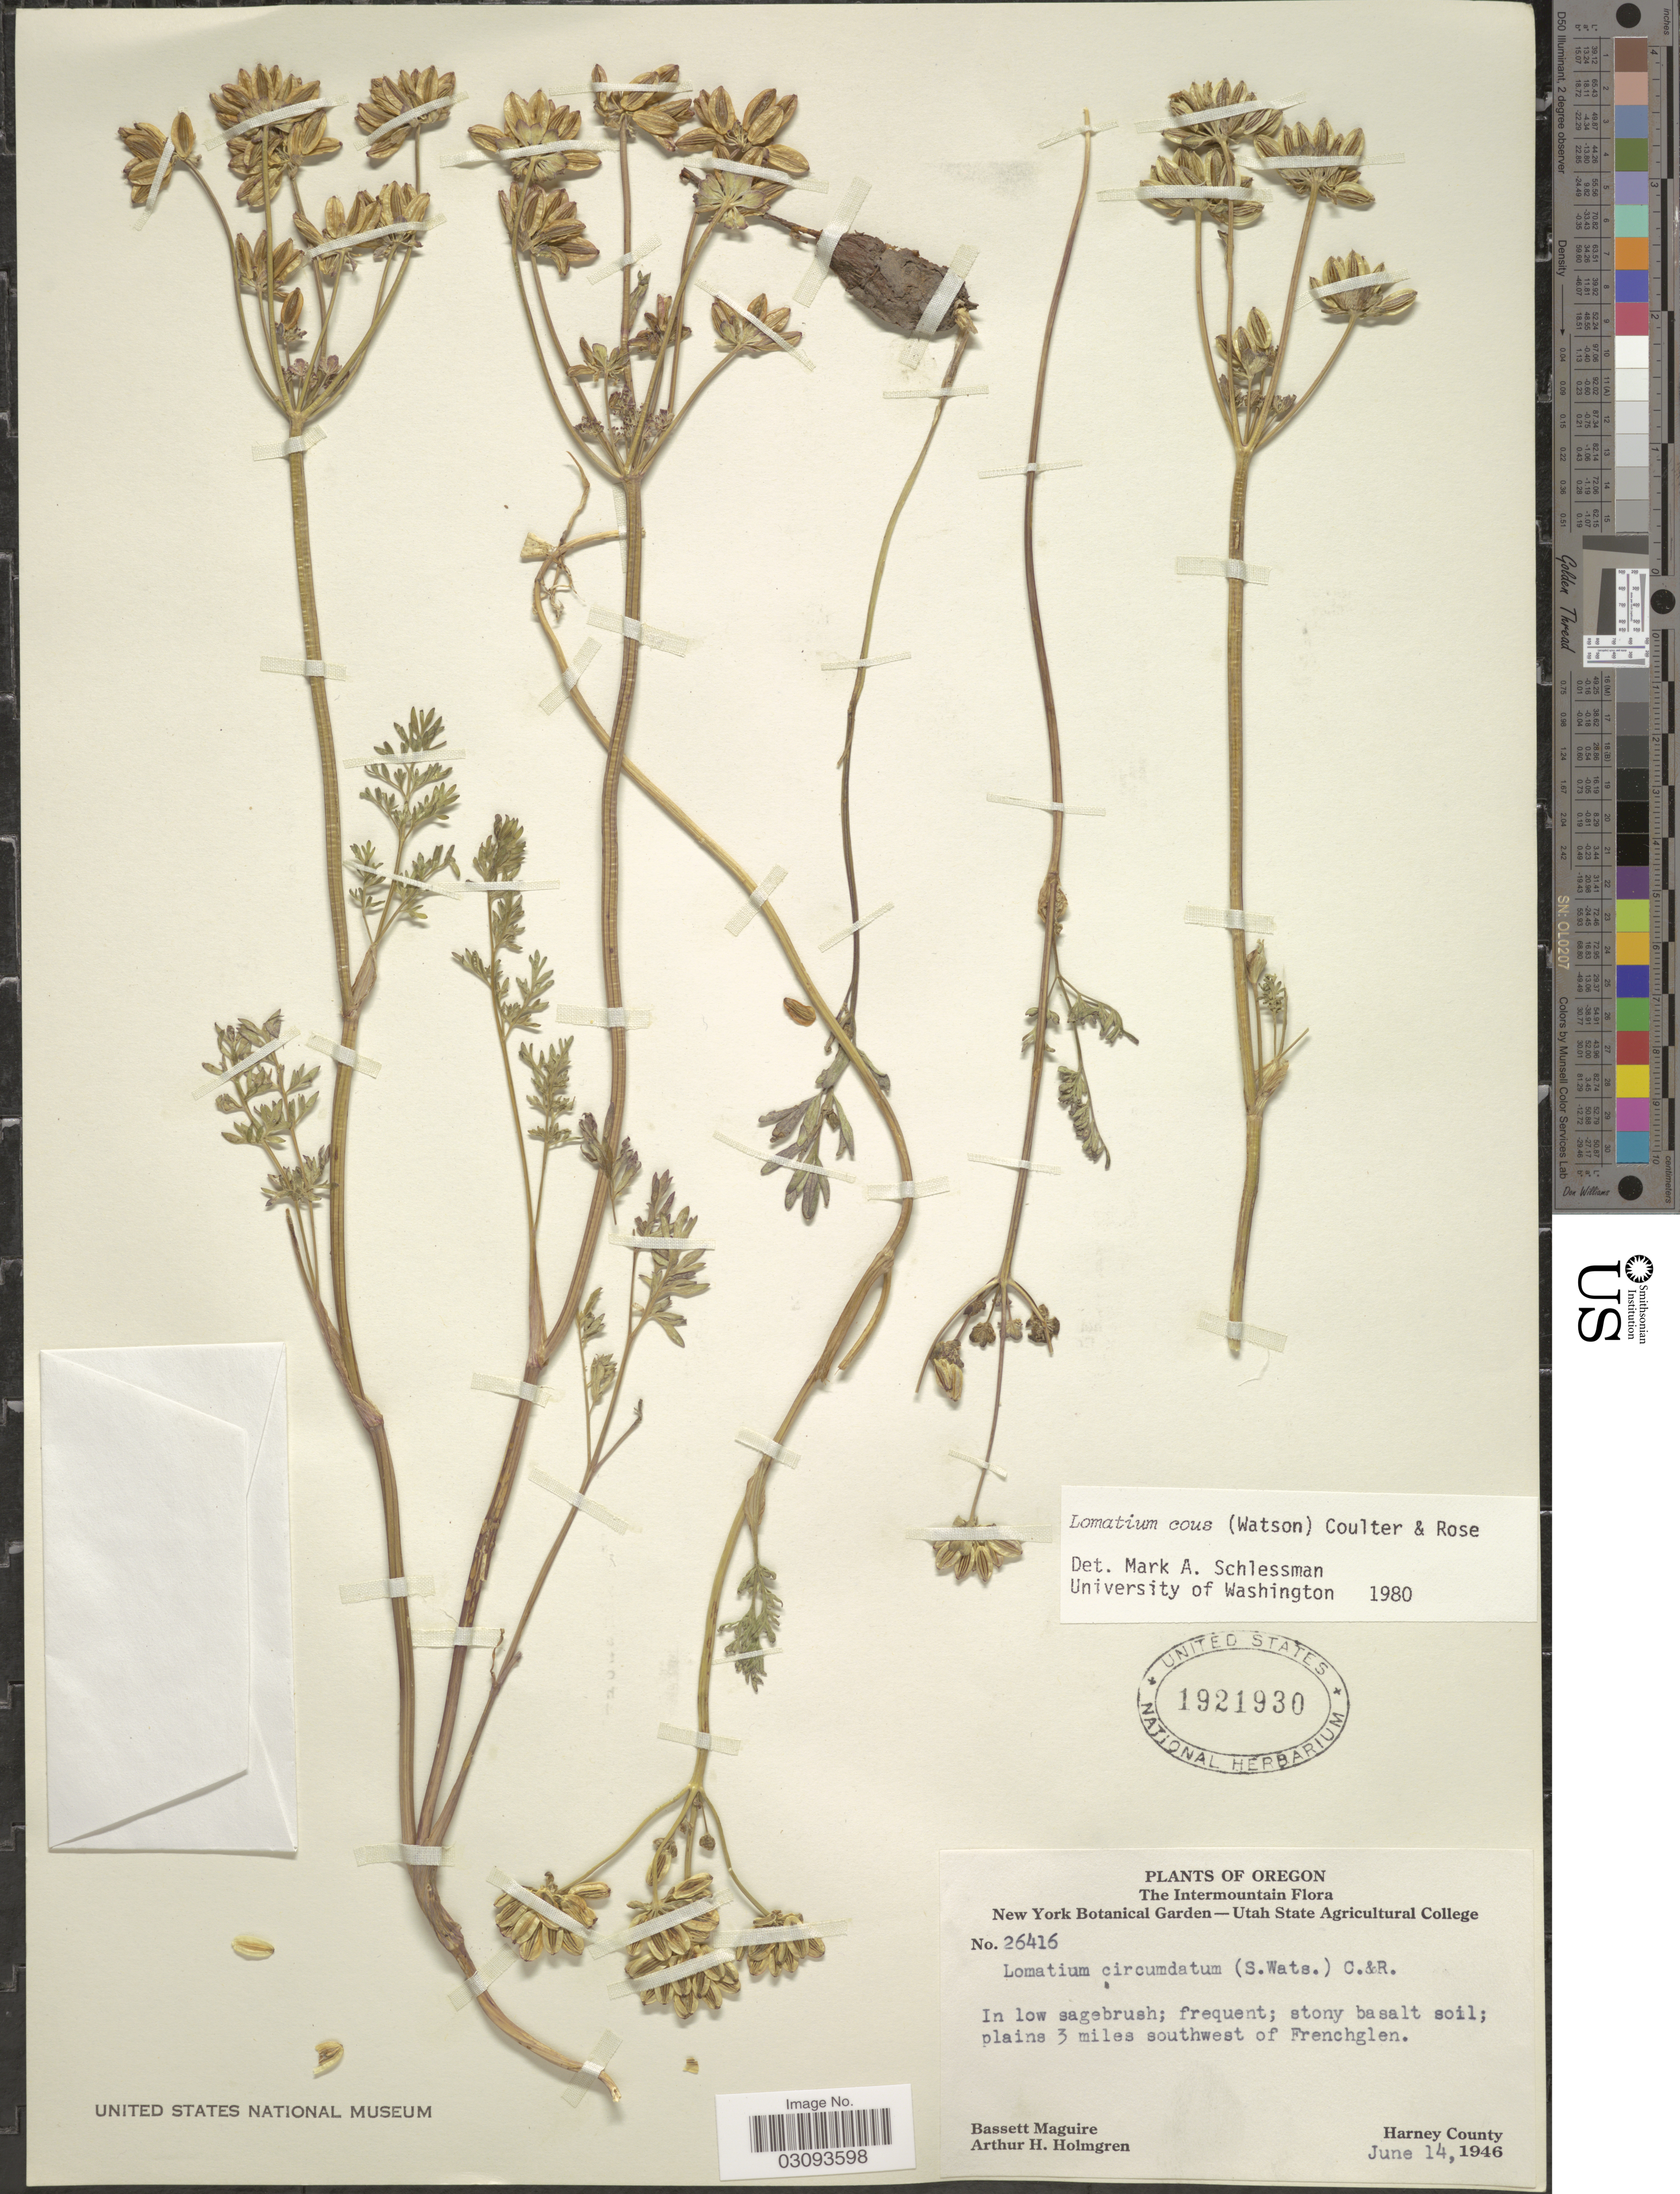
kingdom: Plantae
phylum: Tracheophyta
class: Magnoliopsida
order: Apiales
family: Apiaceae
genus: Lomatium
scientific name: Lomatium cous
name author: (S. Watson) J.M. Coult. & Rose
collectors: B. Maguire & A. H. Holmgren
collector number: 26416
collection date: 1946-06-14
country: United States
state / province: Oregon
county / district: Harney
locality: Intermountain. 3 miles southwest of Frenchglen. Harney County.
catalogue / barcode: US 1921930